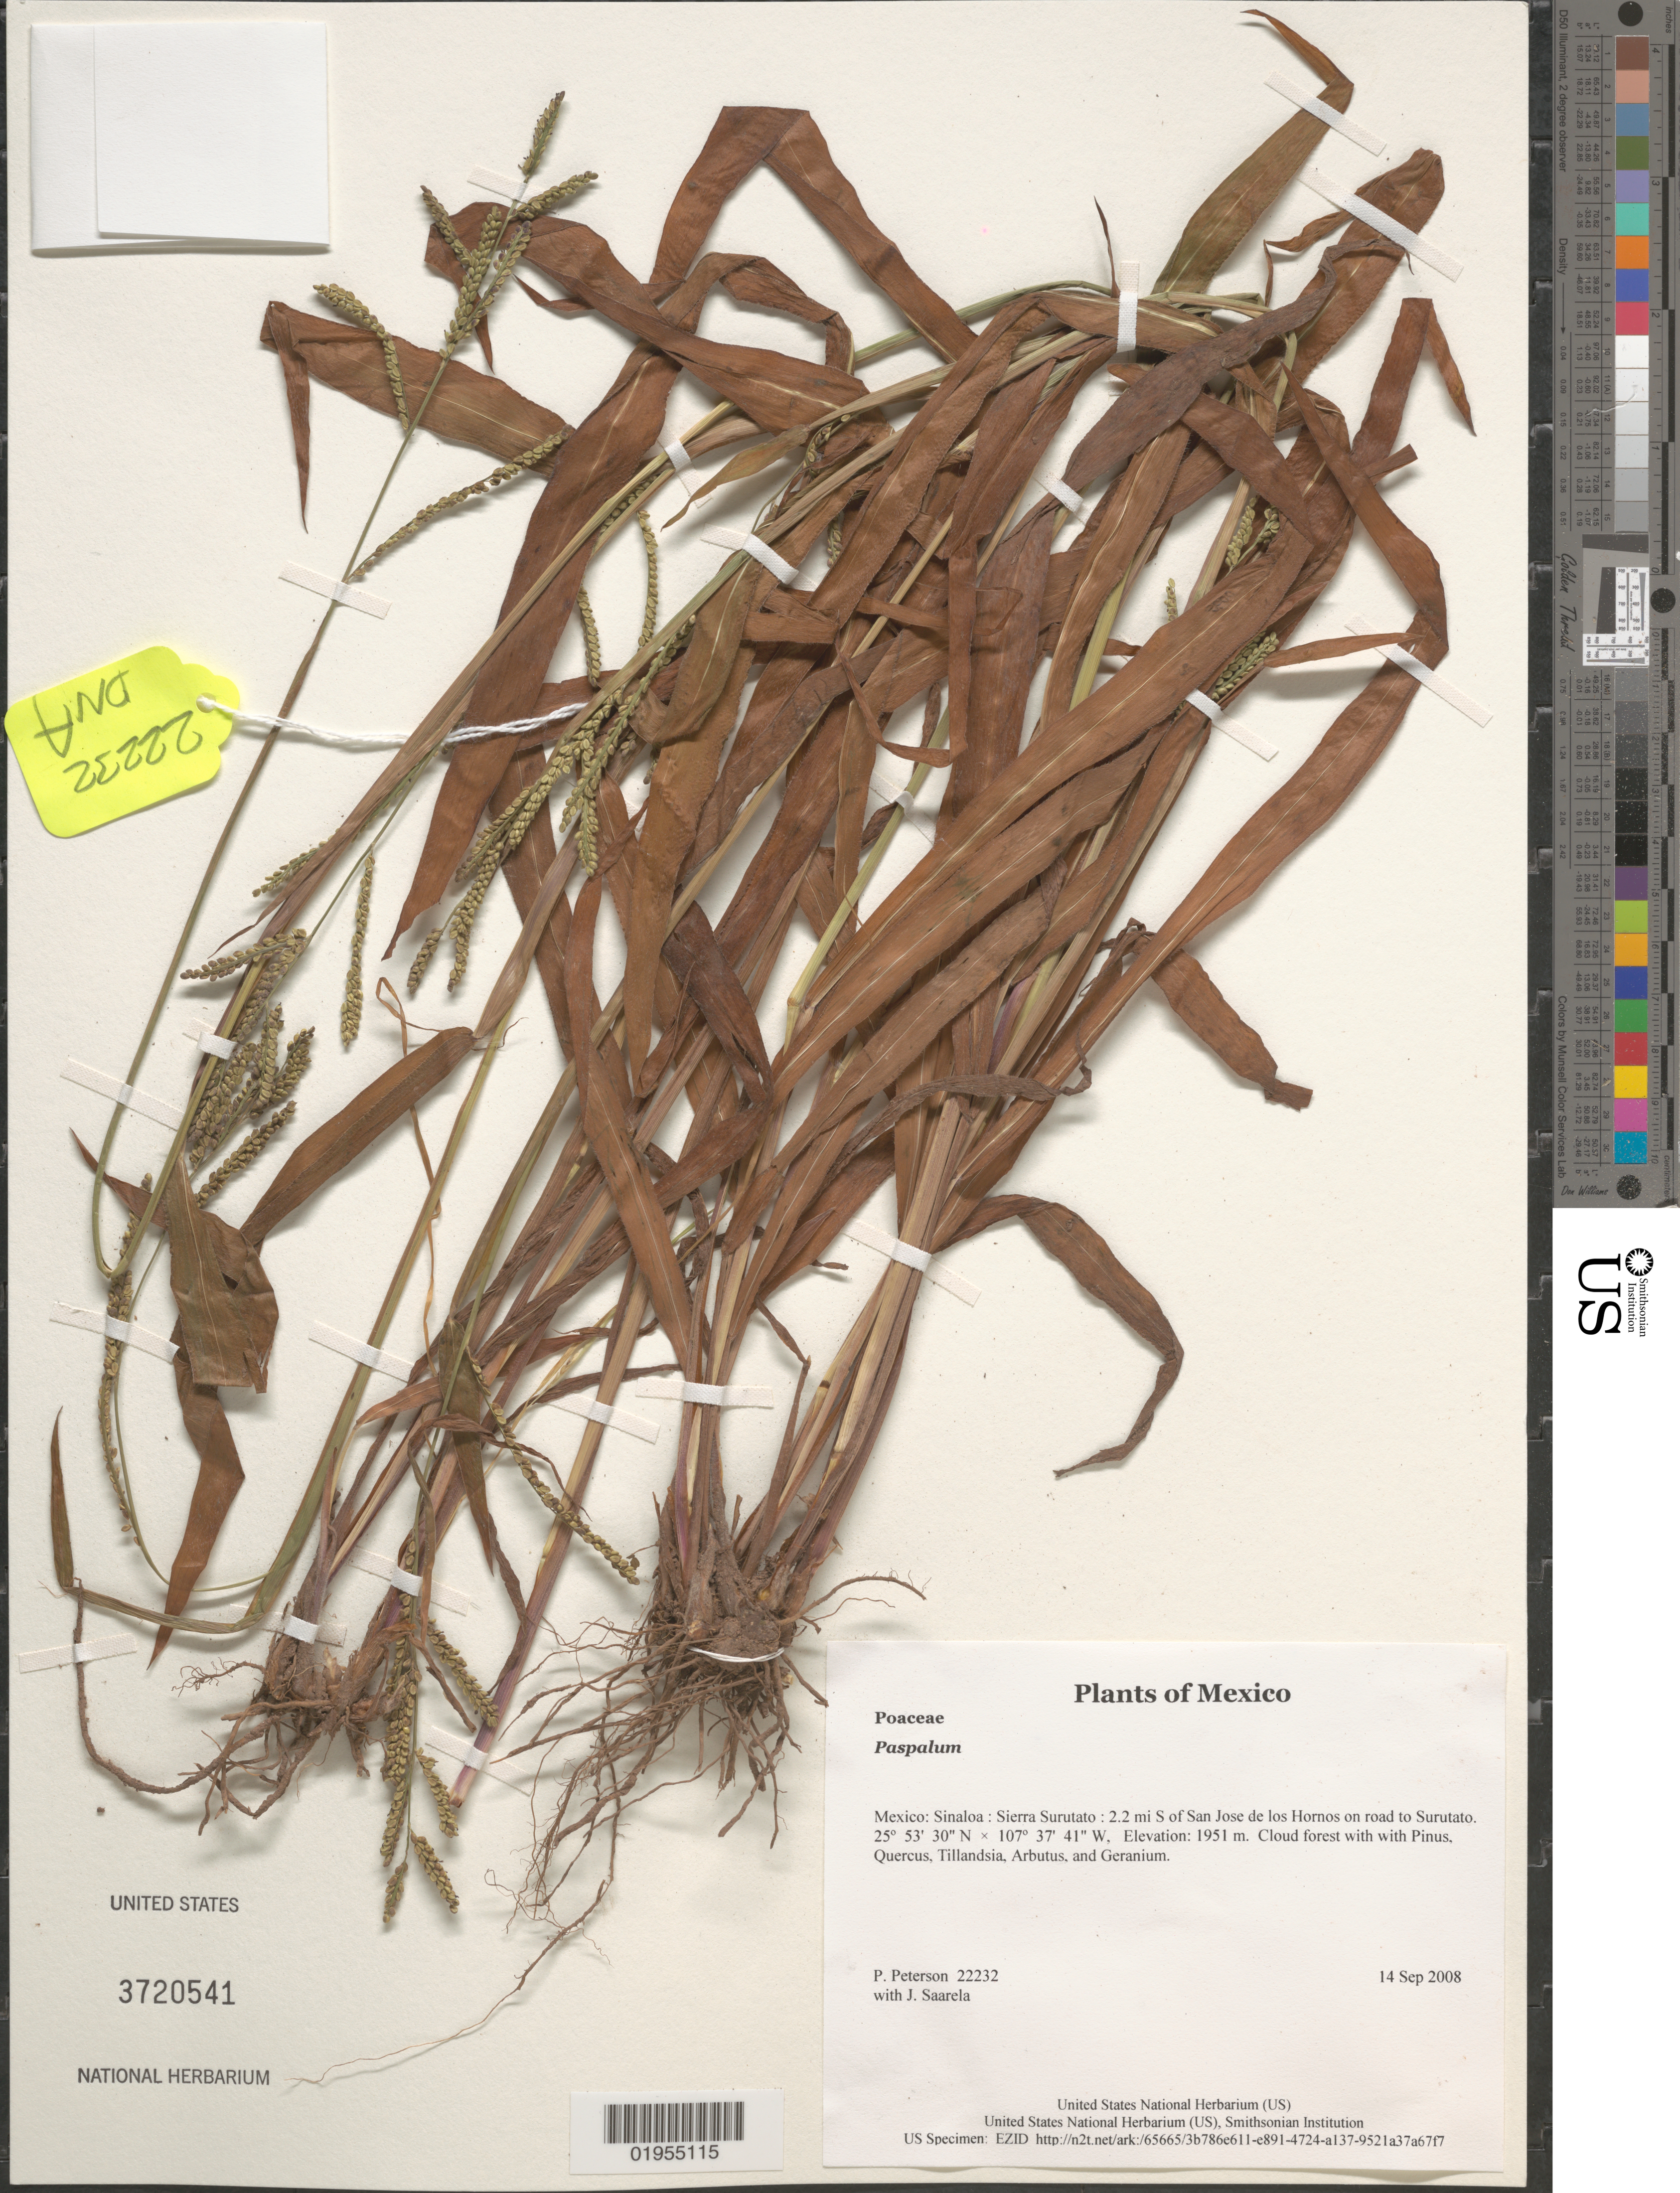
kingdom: Plantae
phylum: Tracheophyta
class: Liliopsida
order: Poales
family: Poaceae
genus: Paspalum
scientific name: Paspalum sp.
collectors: P. M. Peterson & J. Saarela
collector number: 22232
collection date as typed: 14 Sep 2008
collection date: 2008-09-14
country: Mexico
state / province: Sinaloa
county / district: Sierra Surutato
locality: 2.2 mi S of San Jose de los Hornos on road to Surutato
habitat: Cloud forest with with Pinus, Quercus, Tillandsia, Arbutus, and Geranium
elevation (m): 1951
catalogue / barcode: US 3720541